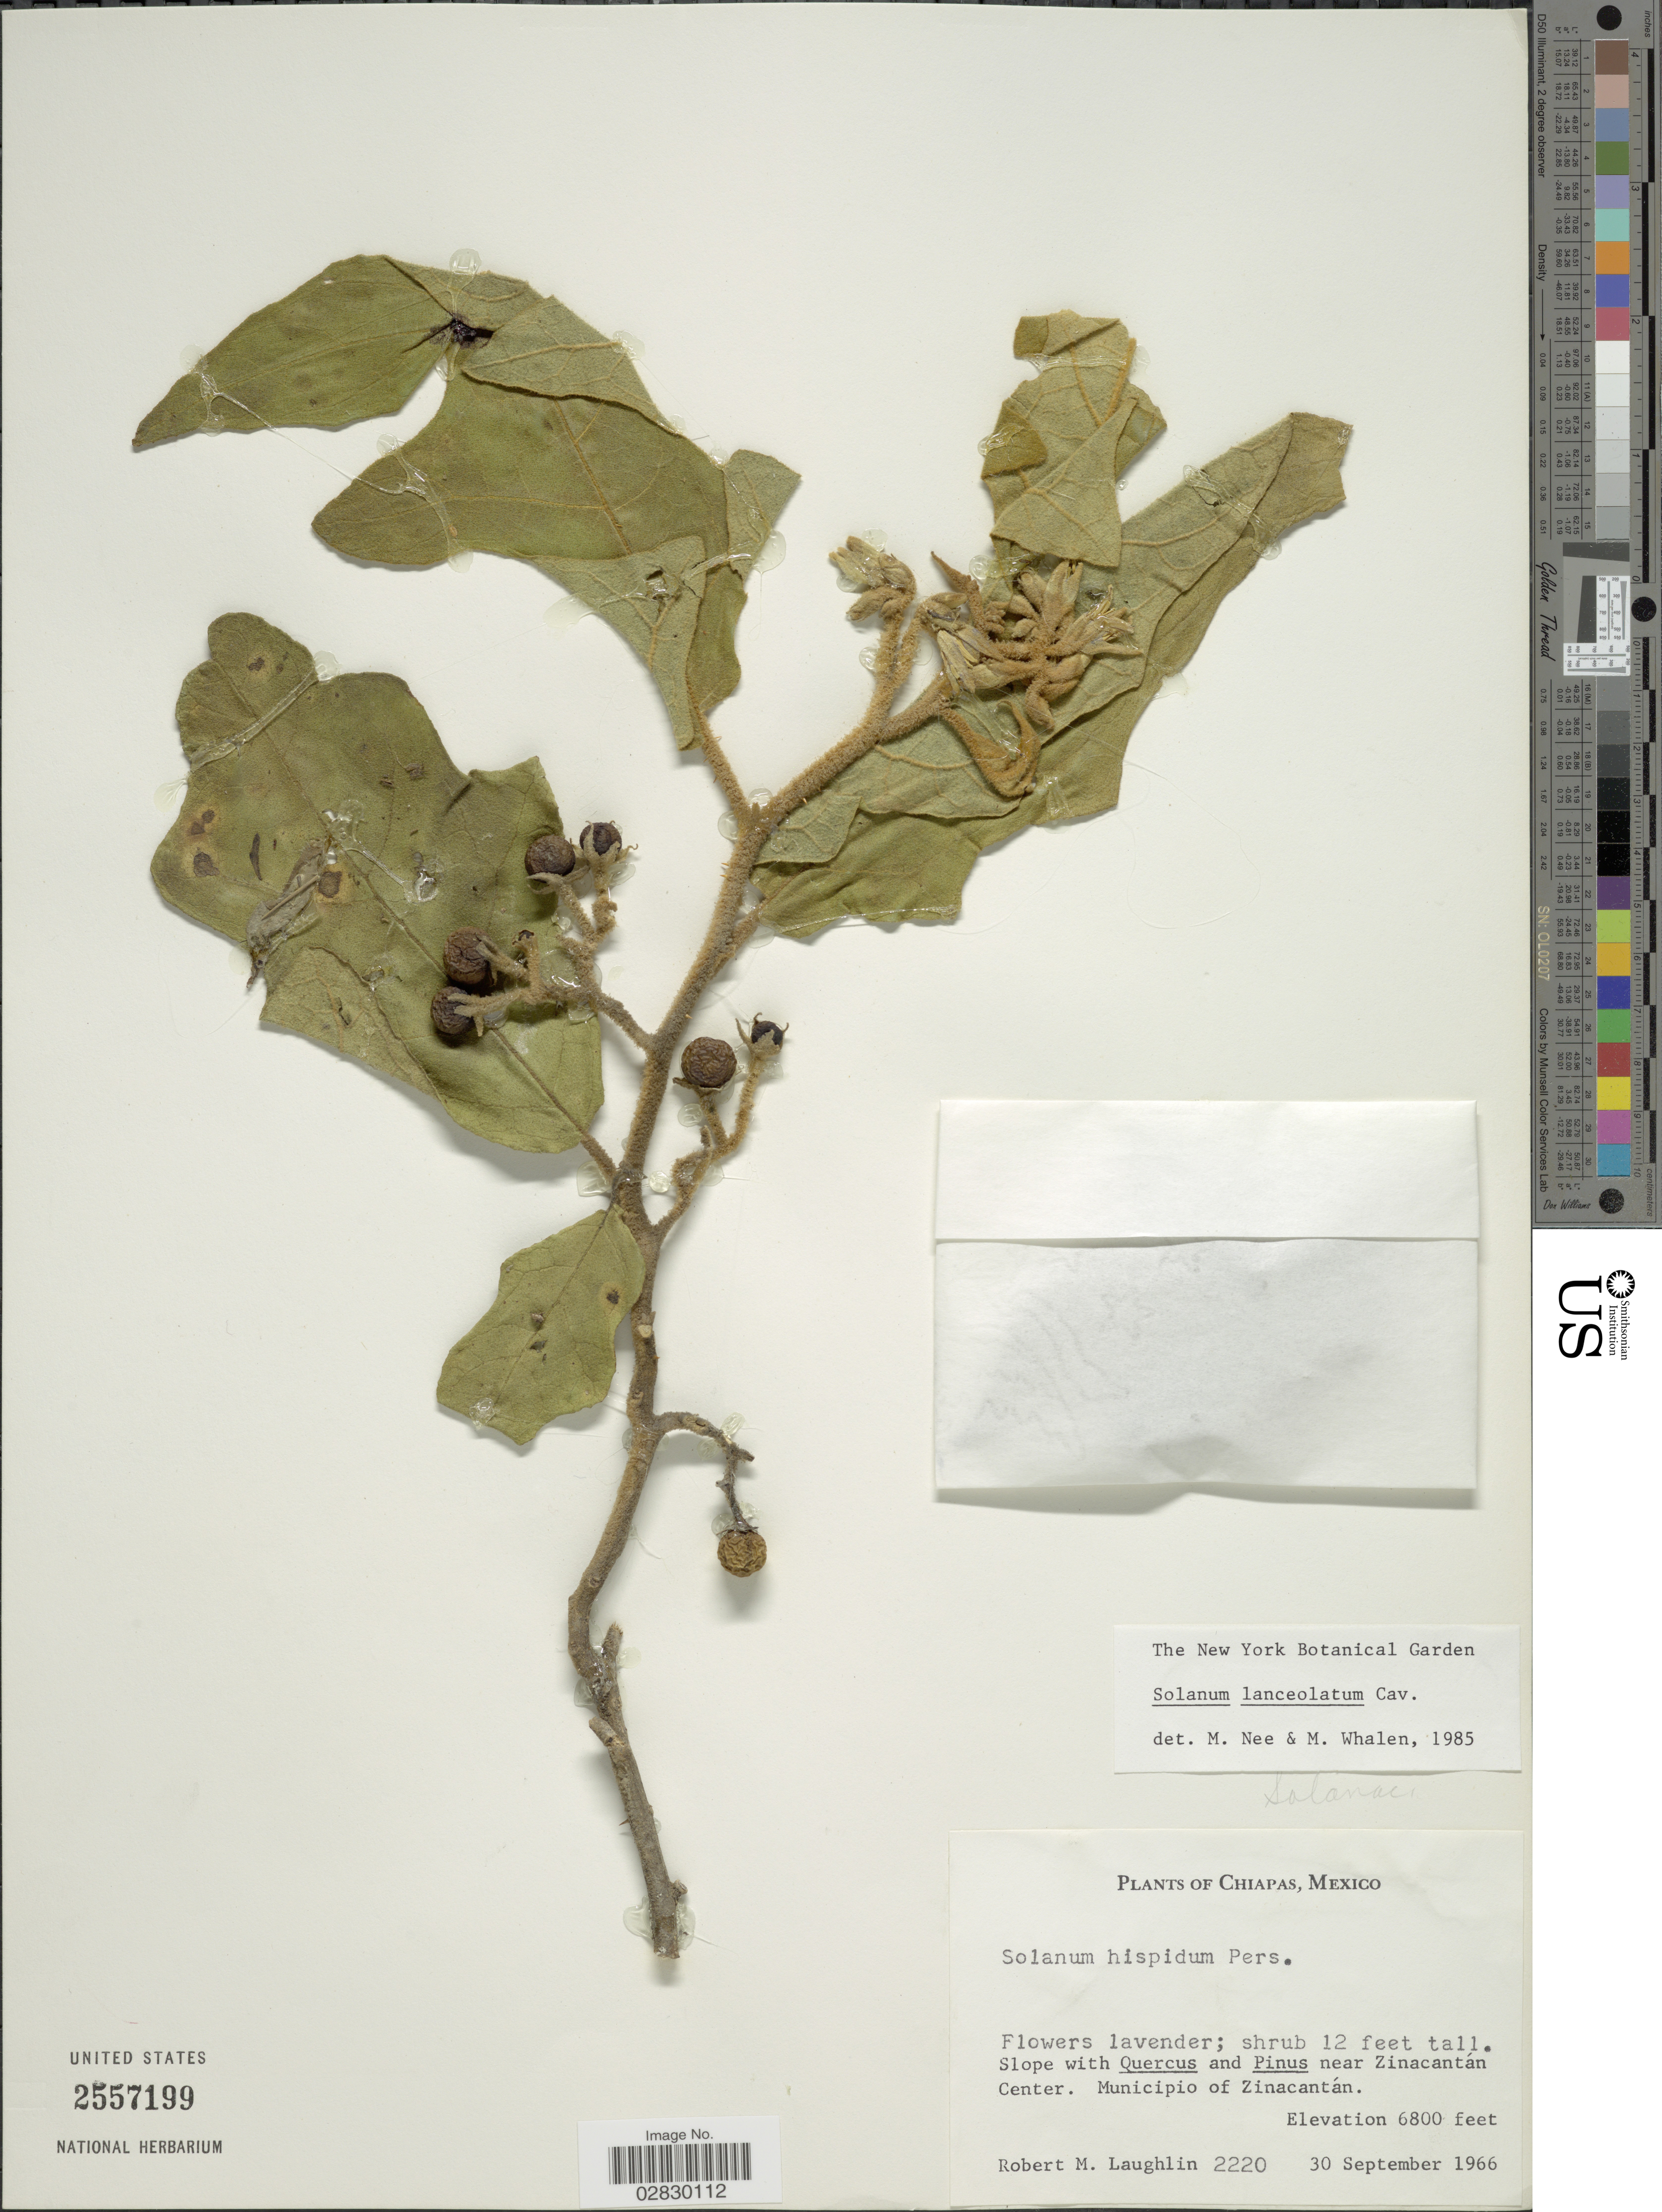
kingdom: Plantae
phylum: Tracheophyta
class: Magnoliopsida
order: Solanales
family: Solanaceae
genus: Solanum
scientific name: Solanum lanceolatum Berthault, nom. illeg.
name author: Berthault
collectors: R. M. Laughlin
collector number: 2220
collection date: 1966-09-30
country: Mexico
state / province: Chiapas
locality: Near Zinacantán Center. Municipio of Zinacantán.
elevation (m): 2073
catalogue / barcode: US 2557199